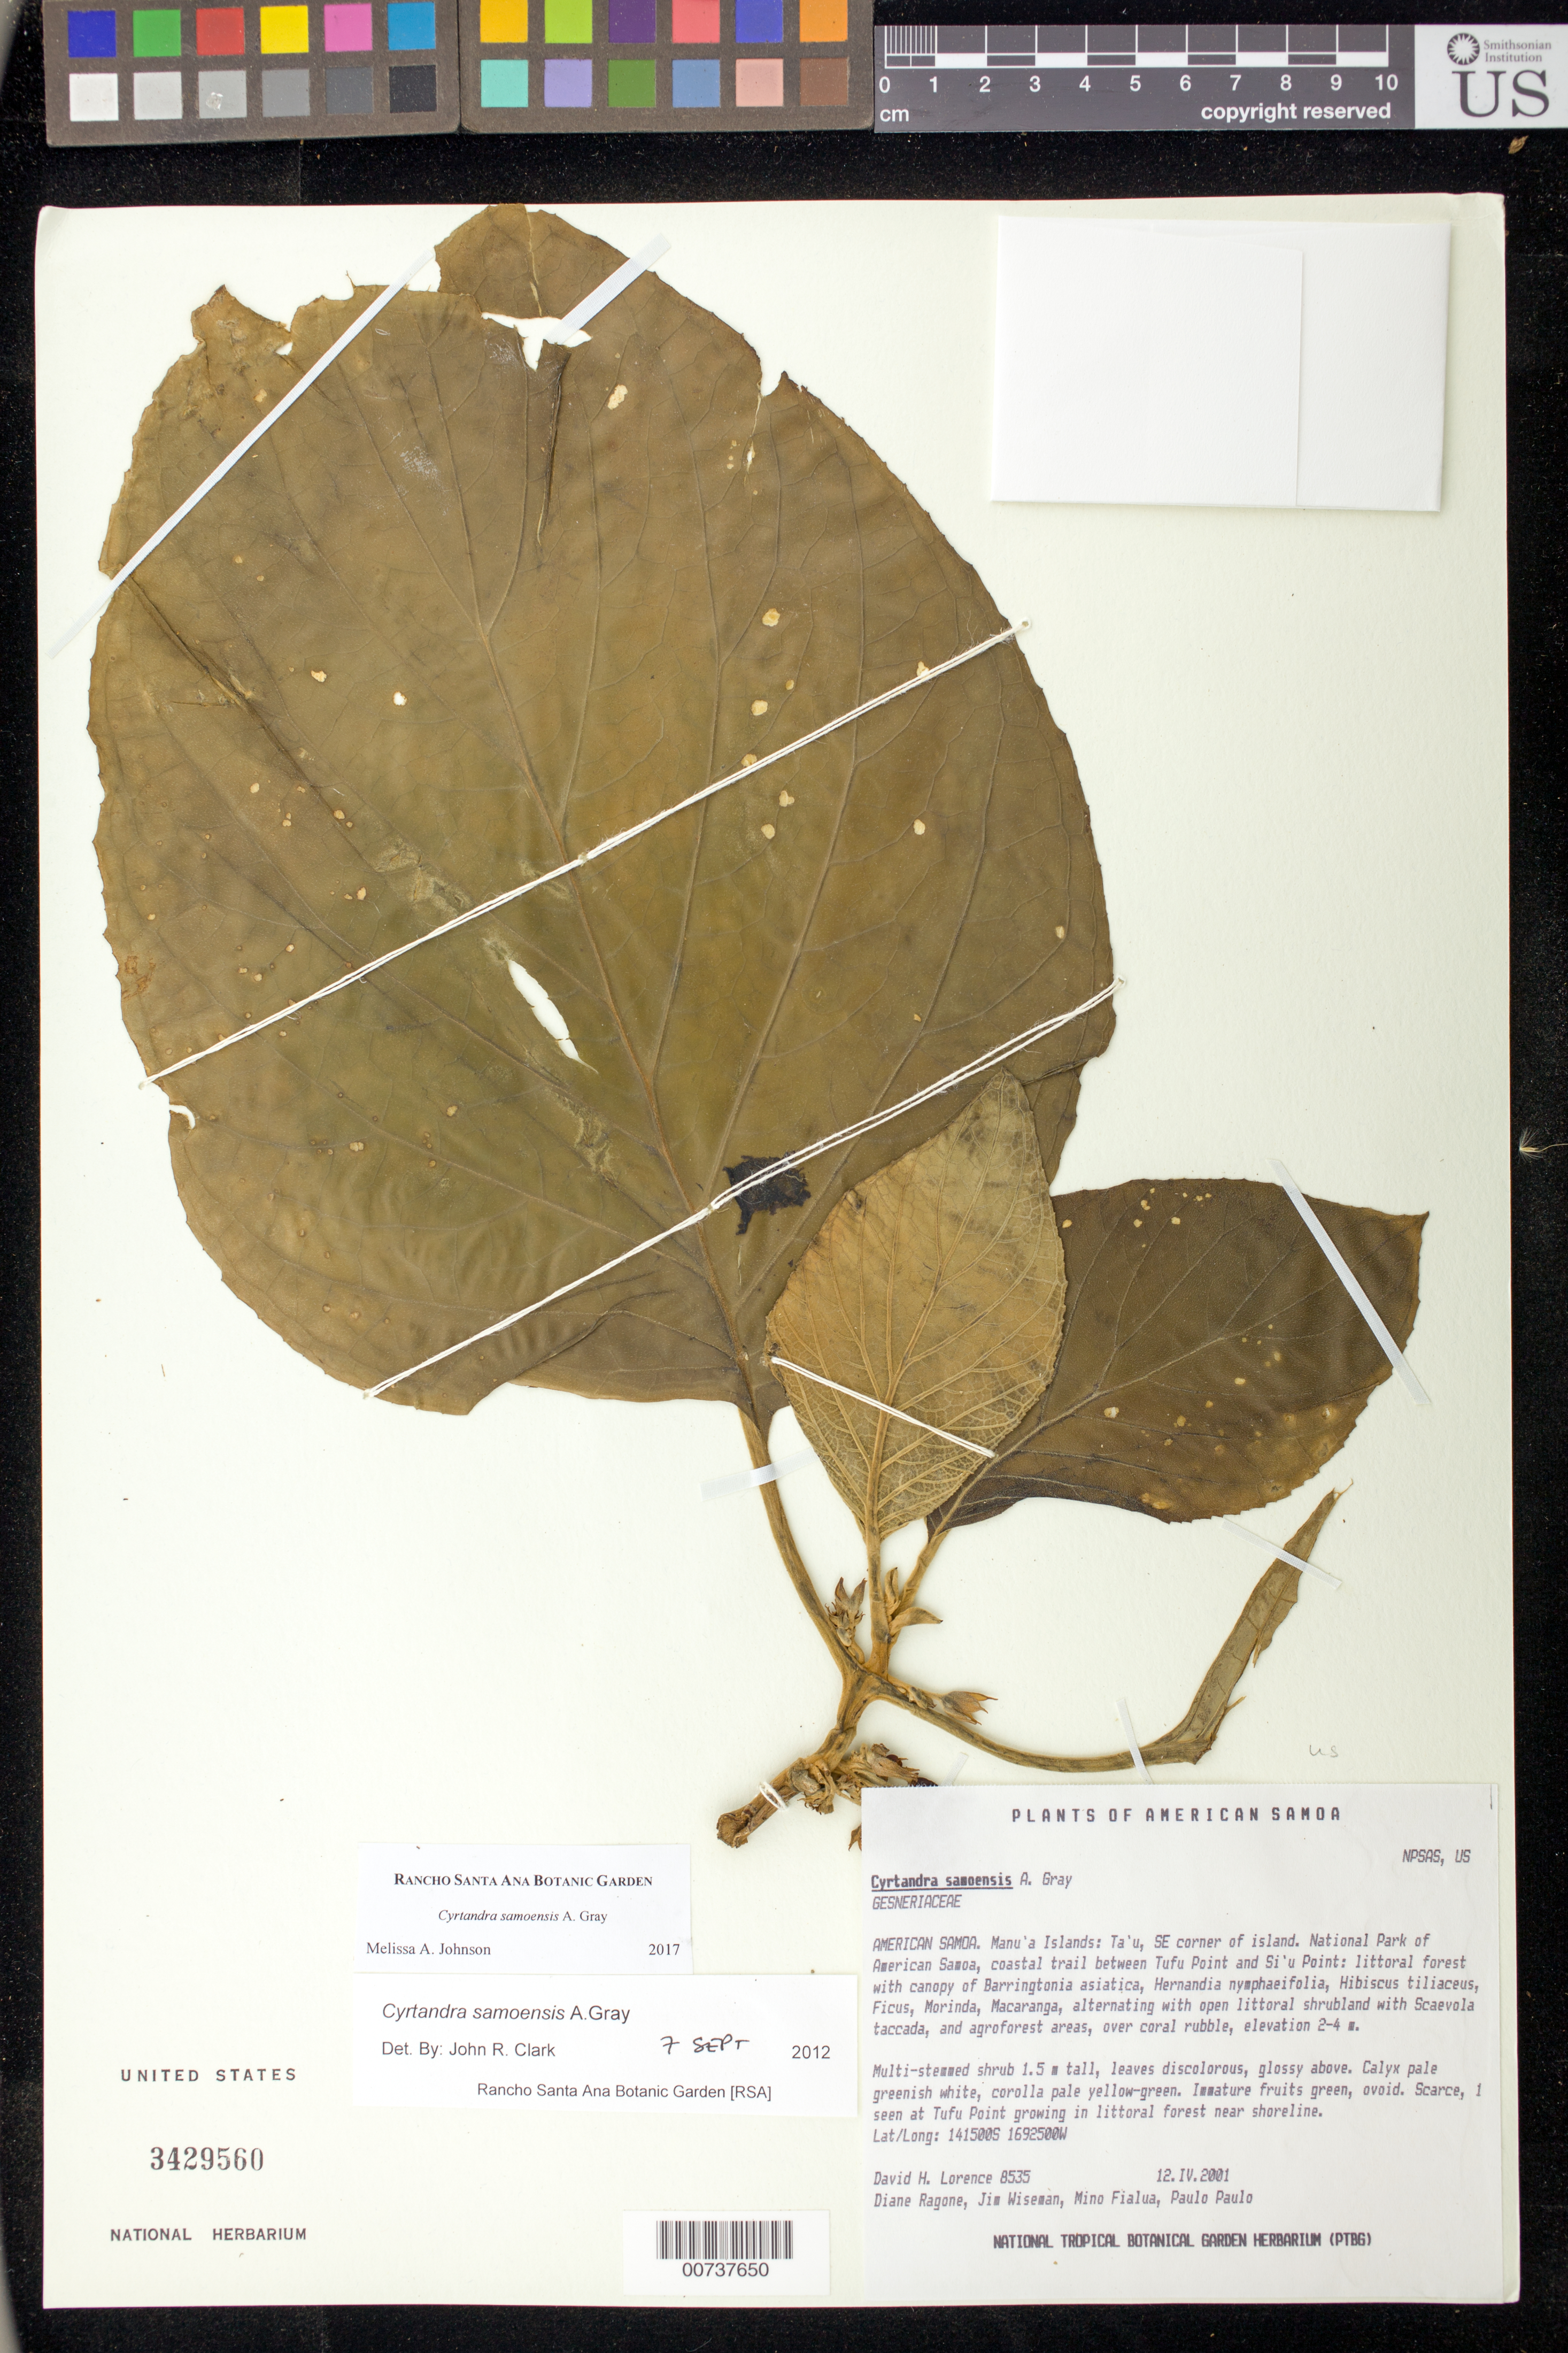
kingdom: Plantae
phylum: Tracheophyta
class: Magnoliopsida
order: Lamiales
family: Gesneriaceae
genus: Cyrtandra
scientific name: Cyrtandra samoensis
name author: A. Gray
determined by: Johnson, Melissa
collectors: D. Lorence, D. Ragone, J. Wiseman, M. Fialua & P. Paulo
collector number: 8535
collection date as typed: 12 Apr 2001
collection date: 2001-04-12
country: American Samoa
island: Ta'u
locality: American Samoa. Manu'a Islands: Ta'u, SE corner of island, National Park of American Samoa, coastal trail between Tufu Point and Si'u Point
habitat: Littoral forest with canopy of Barringtonia asiatica, Hernandia nymphaeifolia, Hibiscus tiliaceus, Ficus, Morinda, Macaranga, alternating with open littoral shrubland with Scaevola taccada, and agroforest areas, over coral rubble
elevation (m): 2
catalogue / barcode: US 3429560